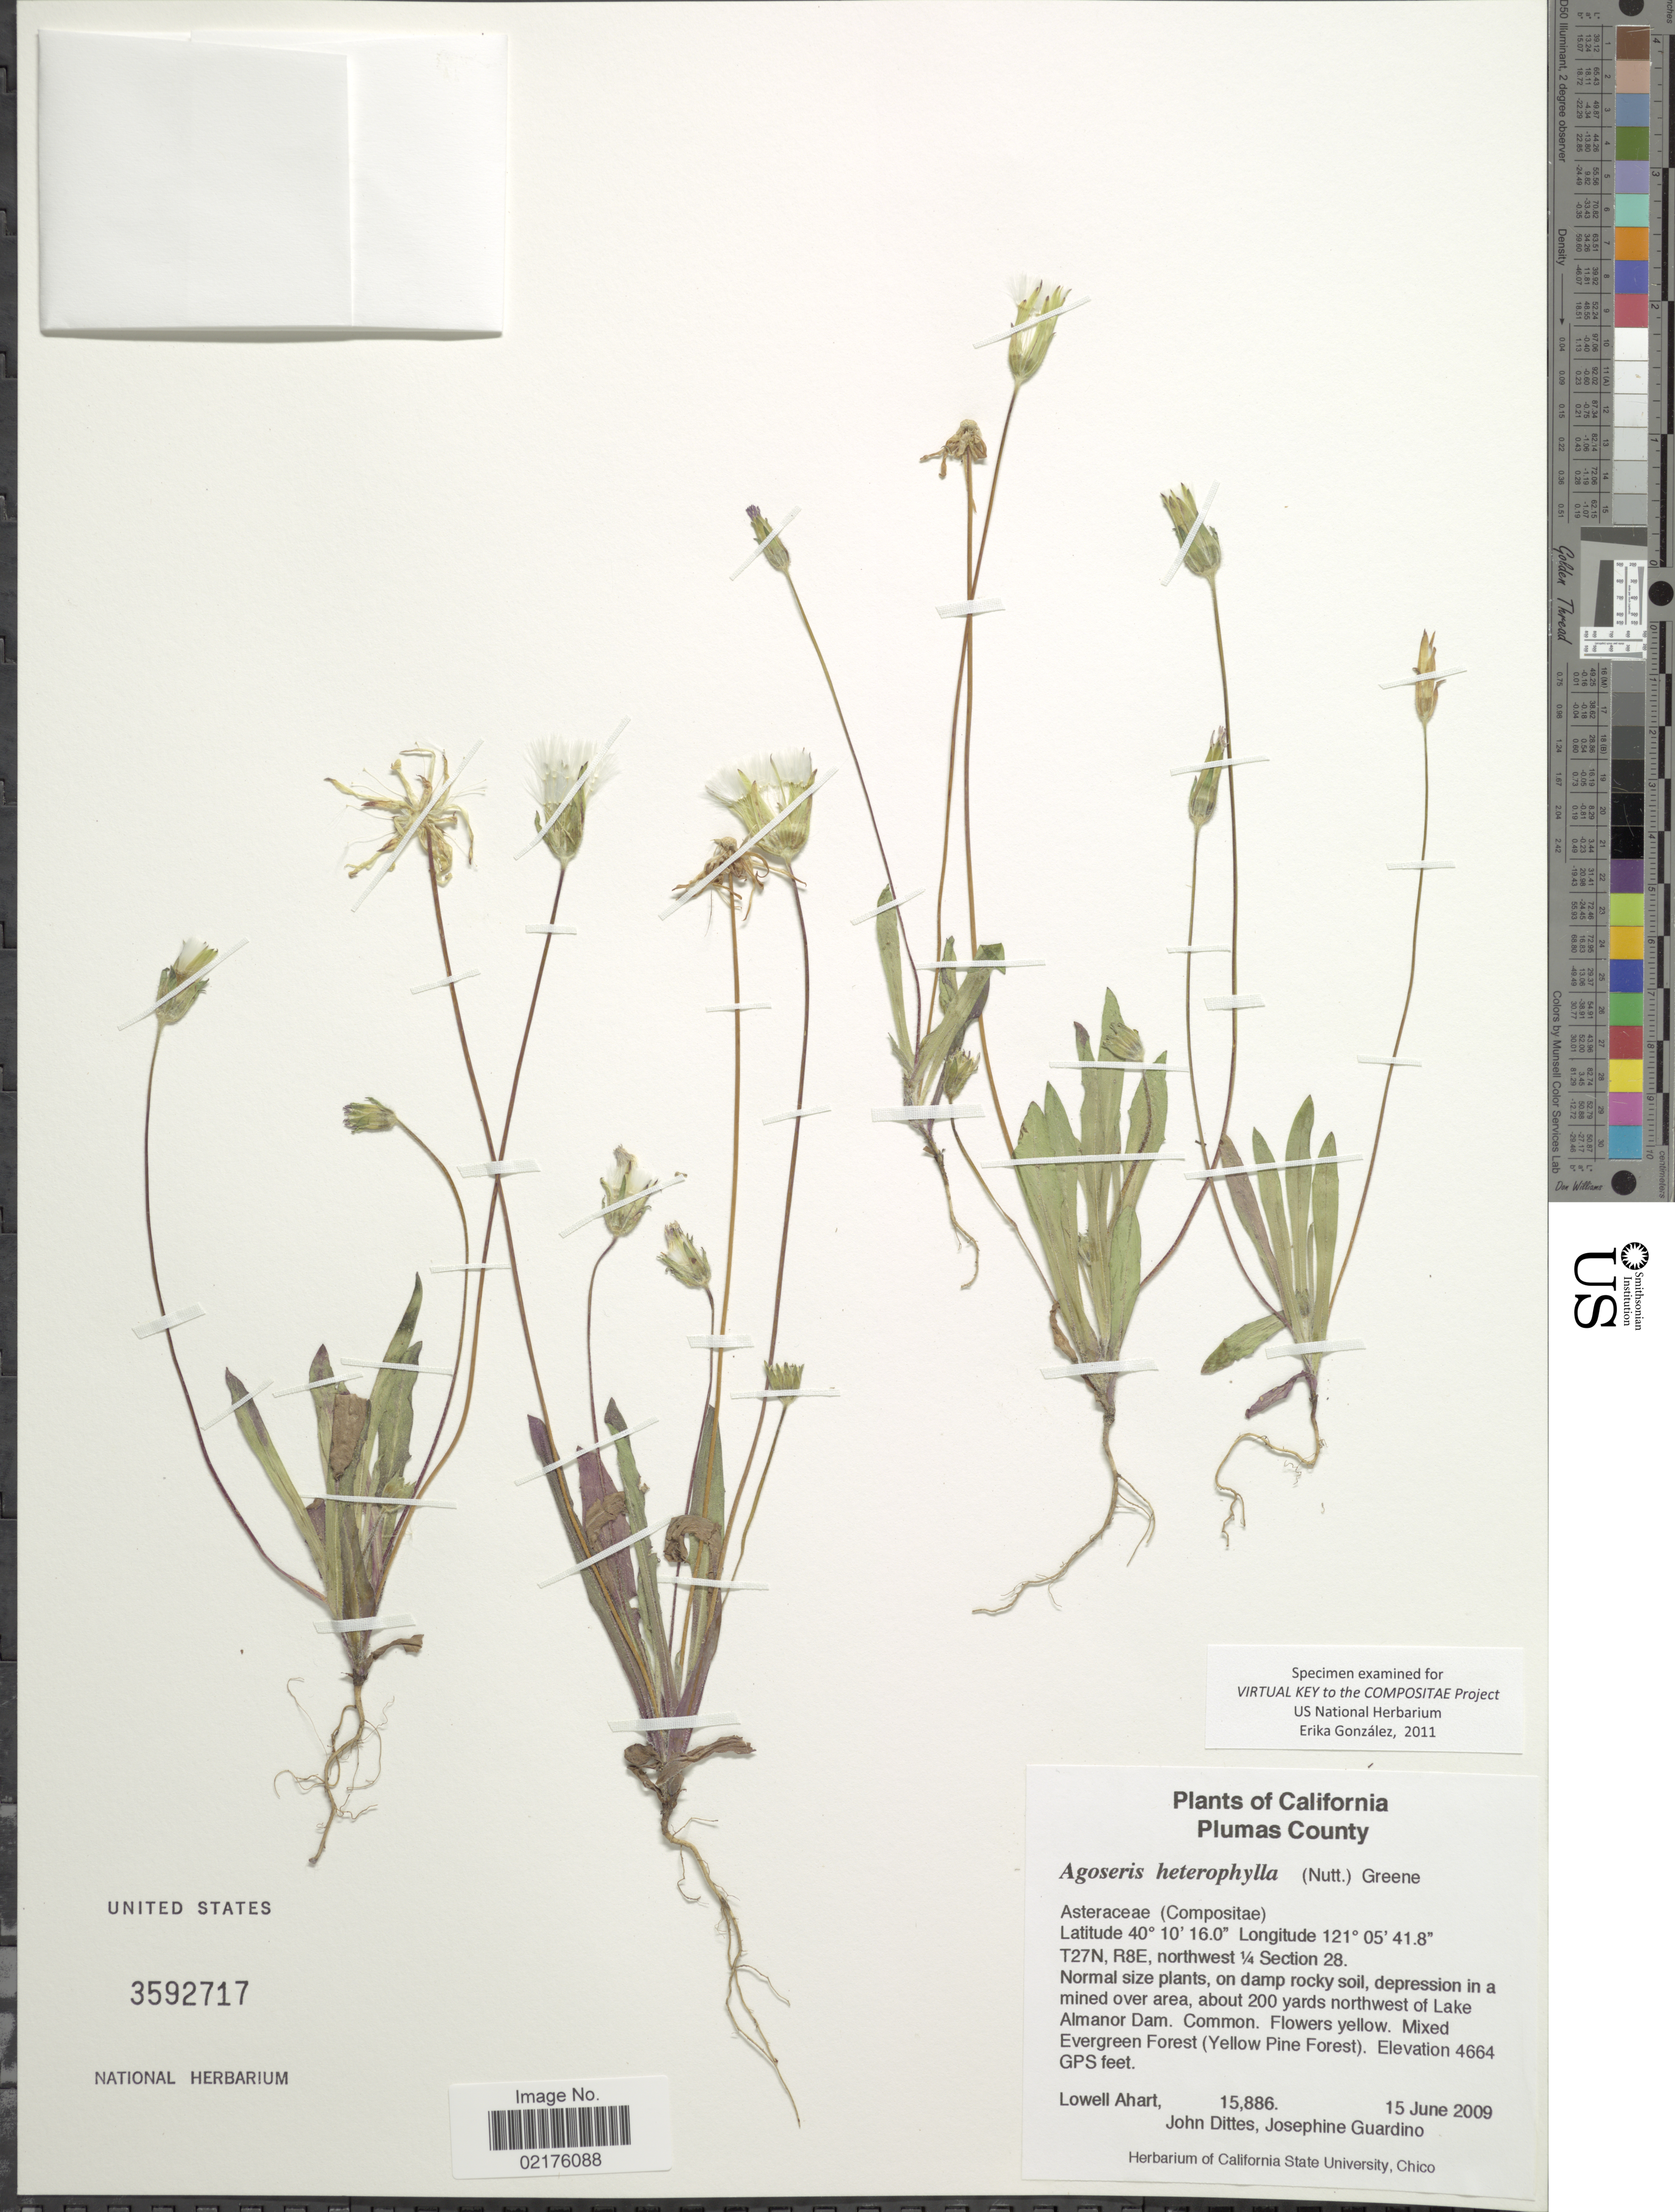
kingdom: Plantae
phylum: Tracheophyta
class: Magnoliopsida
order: Asterales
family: Asteraceae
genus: Agoseris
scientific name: Agoseris heterophylla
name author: (Nutt.) Greene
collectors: L. Ahart, J. Dittes & J. Guardino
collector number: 15886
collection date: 2009-06-15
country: United States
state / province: California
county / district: Plumas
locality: Plumas County, T27N, R8E, northwest ¼ Section 28, about 200 yards northwest of Lake Almanor Dam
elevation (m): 1422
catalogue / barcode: US 3592717